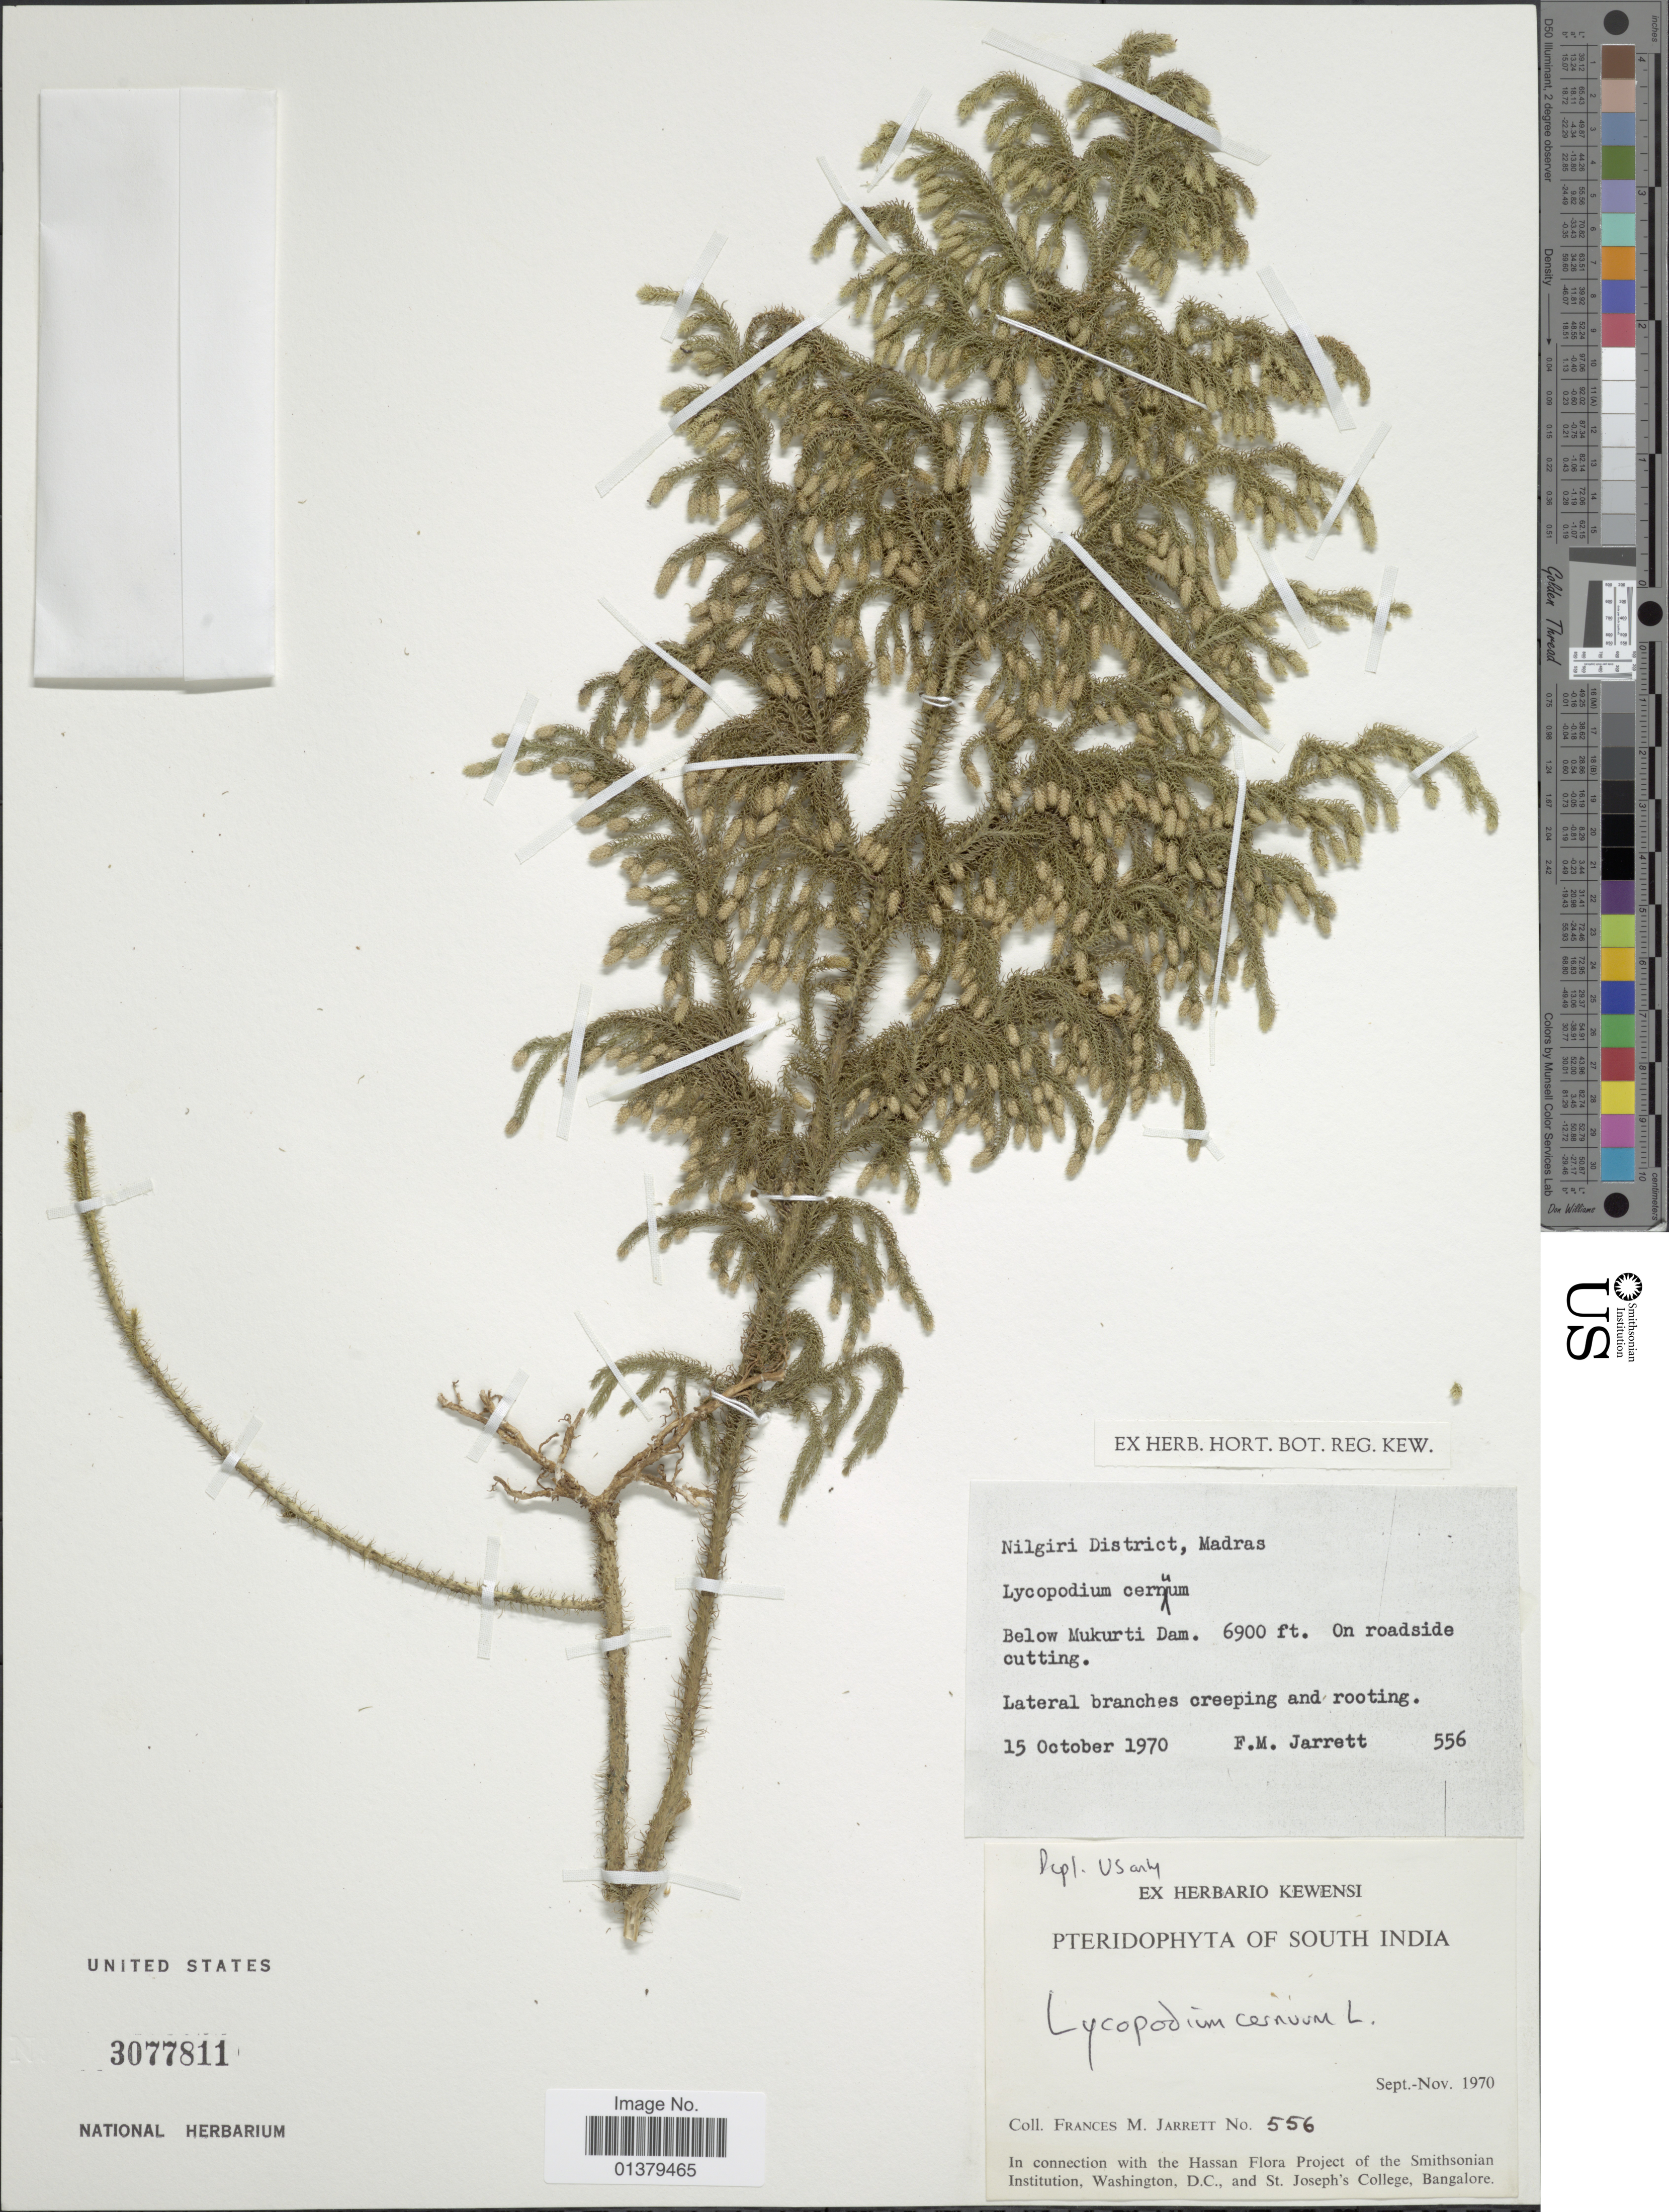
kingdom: Plantae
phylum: Tracheophyta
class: Lycopodiopsida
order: Lycopodiales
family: Lycopodiaceae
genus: Palhinhaea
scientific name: Palhinhaea cernua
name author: (L.) Vasc. & Franco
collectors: F. M. Jarrett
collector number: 556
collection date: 1970-10-15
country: India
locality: Nilgiri District, Madras, Below Mukurti Dam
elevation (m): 2103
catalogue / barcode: US 3077811